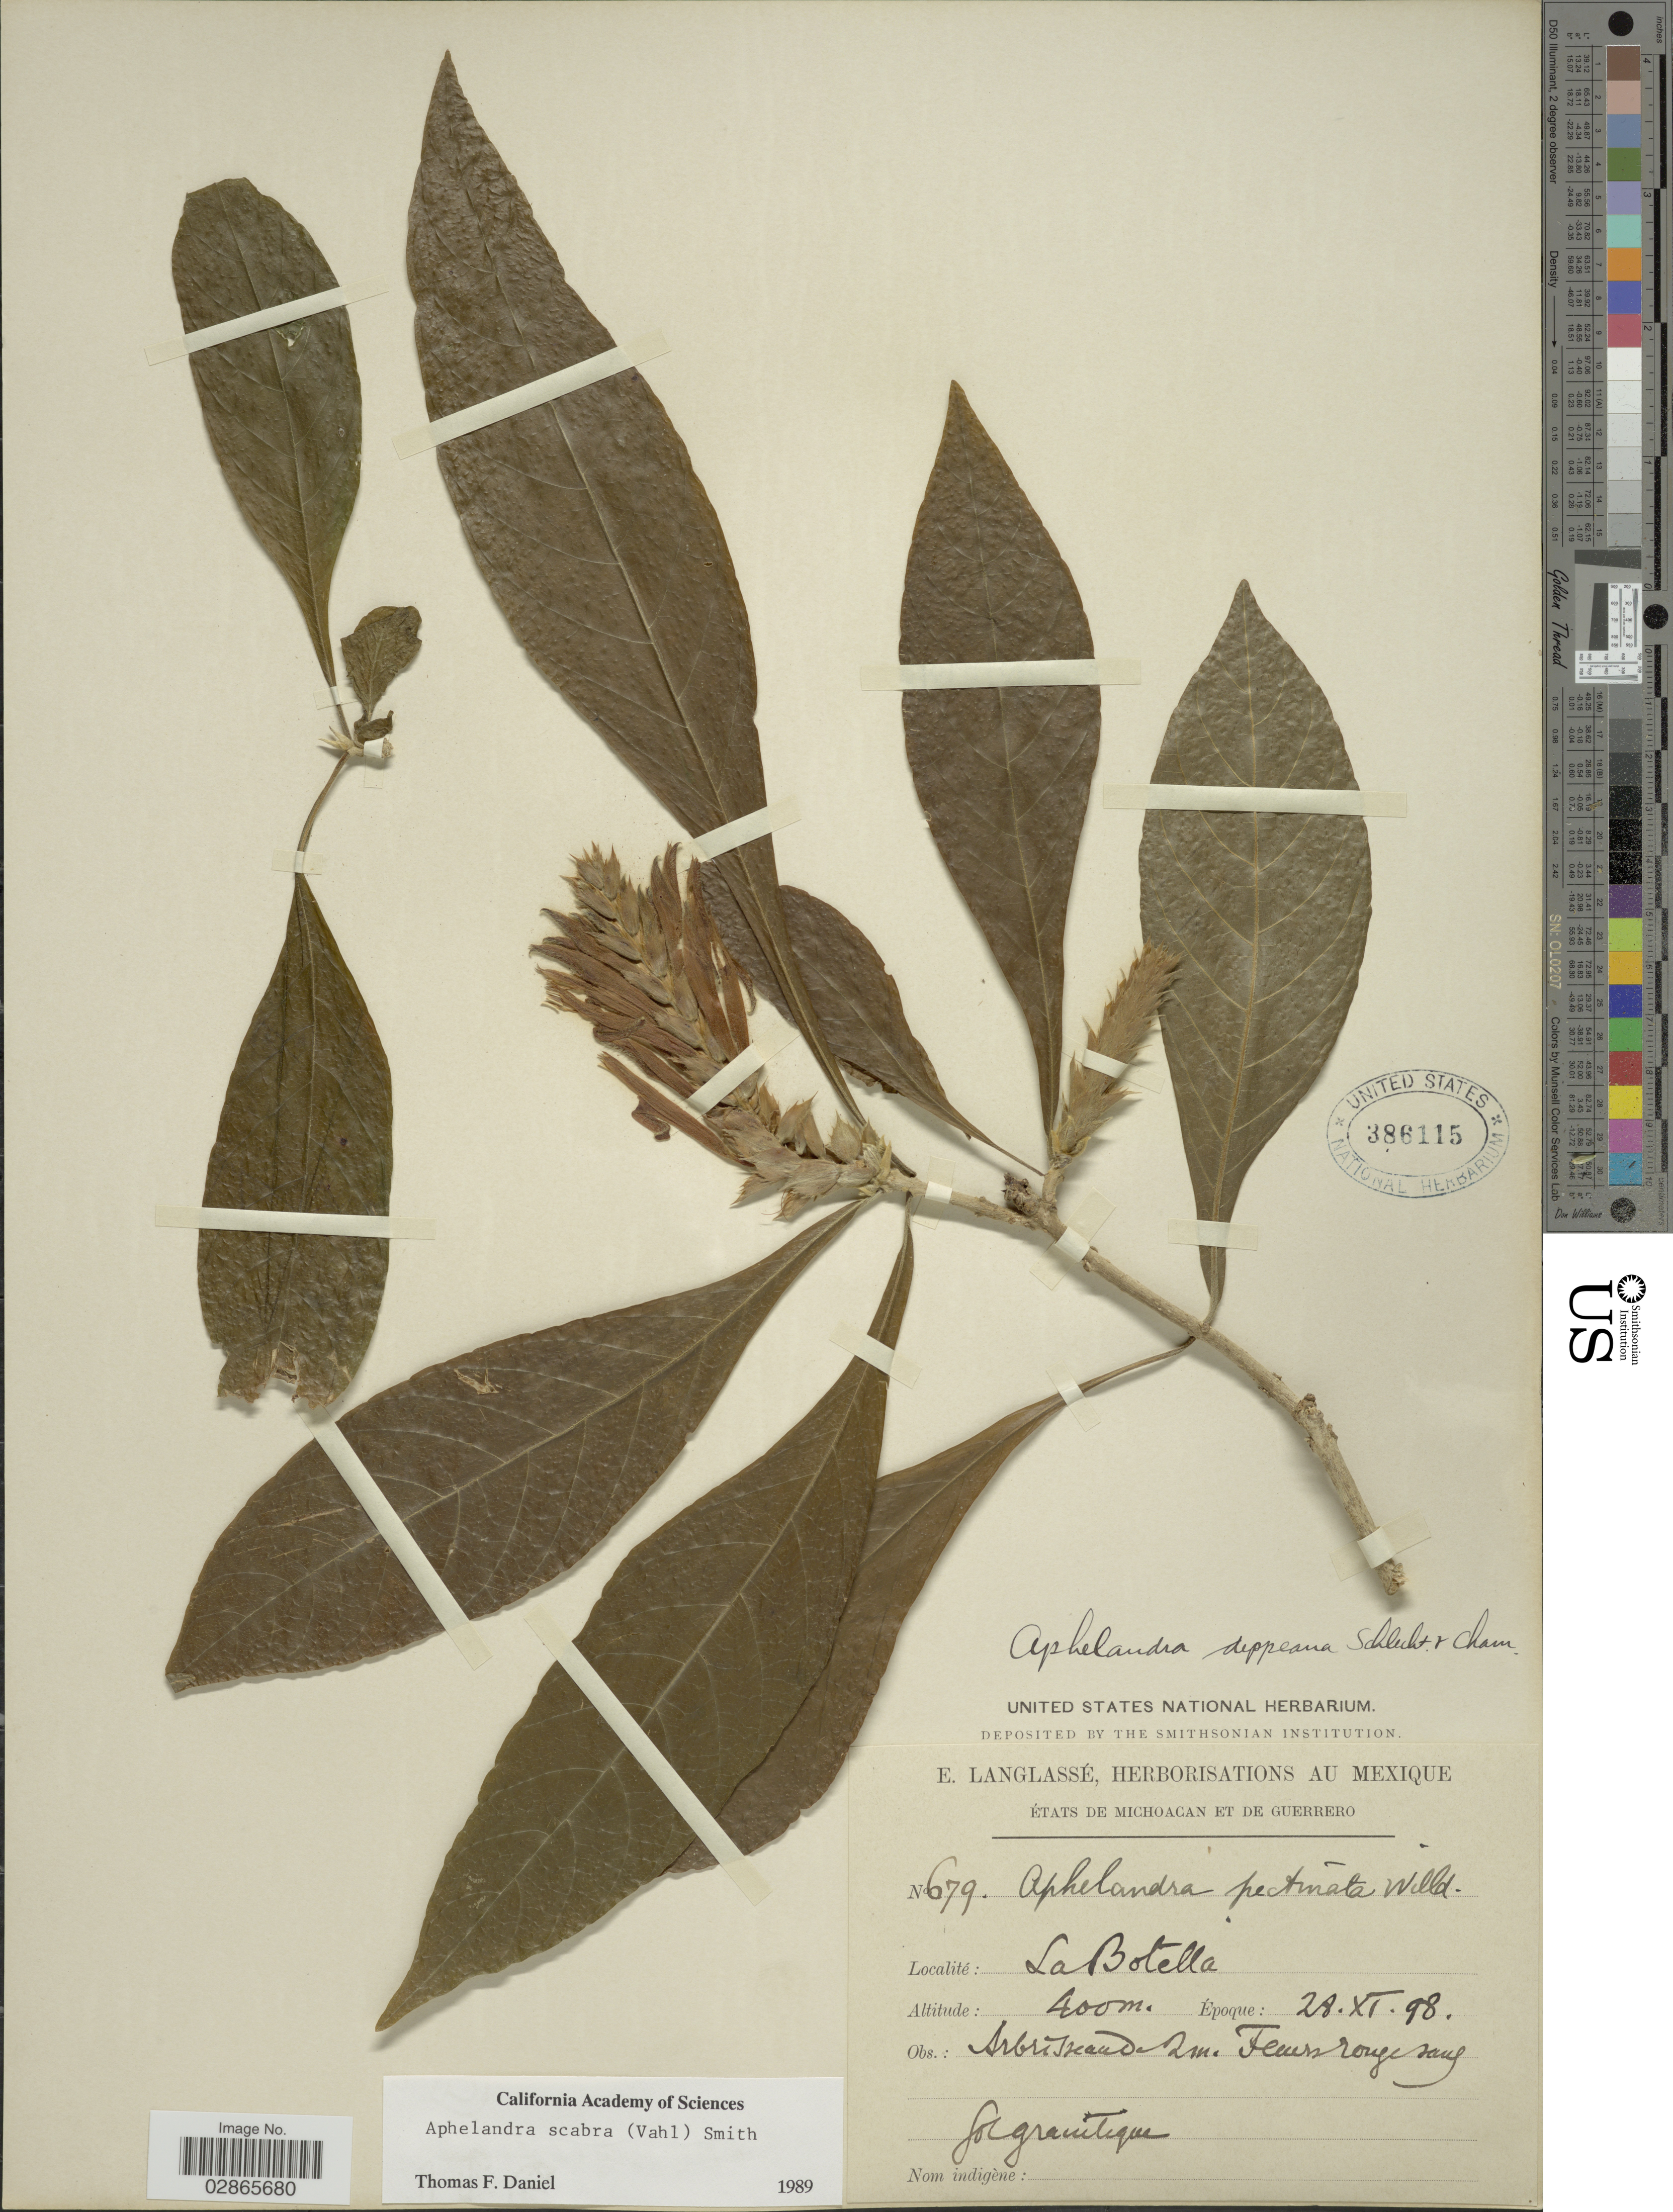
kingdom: Plantae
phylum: Tracheophyta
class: Magnoliopsida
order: Lamiales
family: Acanthaceae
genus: Aphelandra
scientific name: Aphelandra deppeana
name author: Schltdl. & Cham.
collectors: E. Langlassé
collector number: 679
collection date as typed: Transcribed d/m/y: 28/11/98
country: Mexico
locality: États de Michoacan et de Guerrero. La Botella.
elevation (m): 400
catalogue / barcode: US 386115